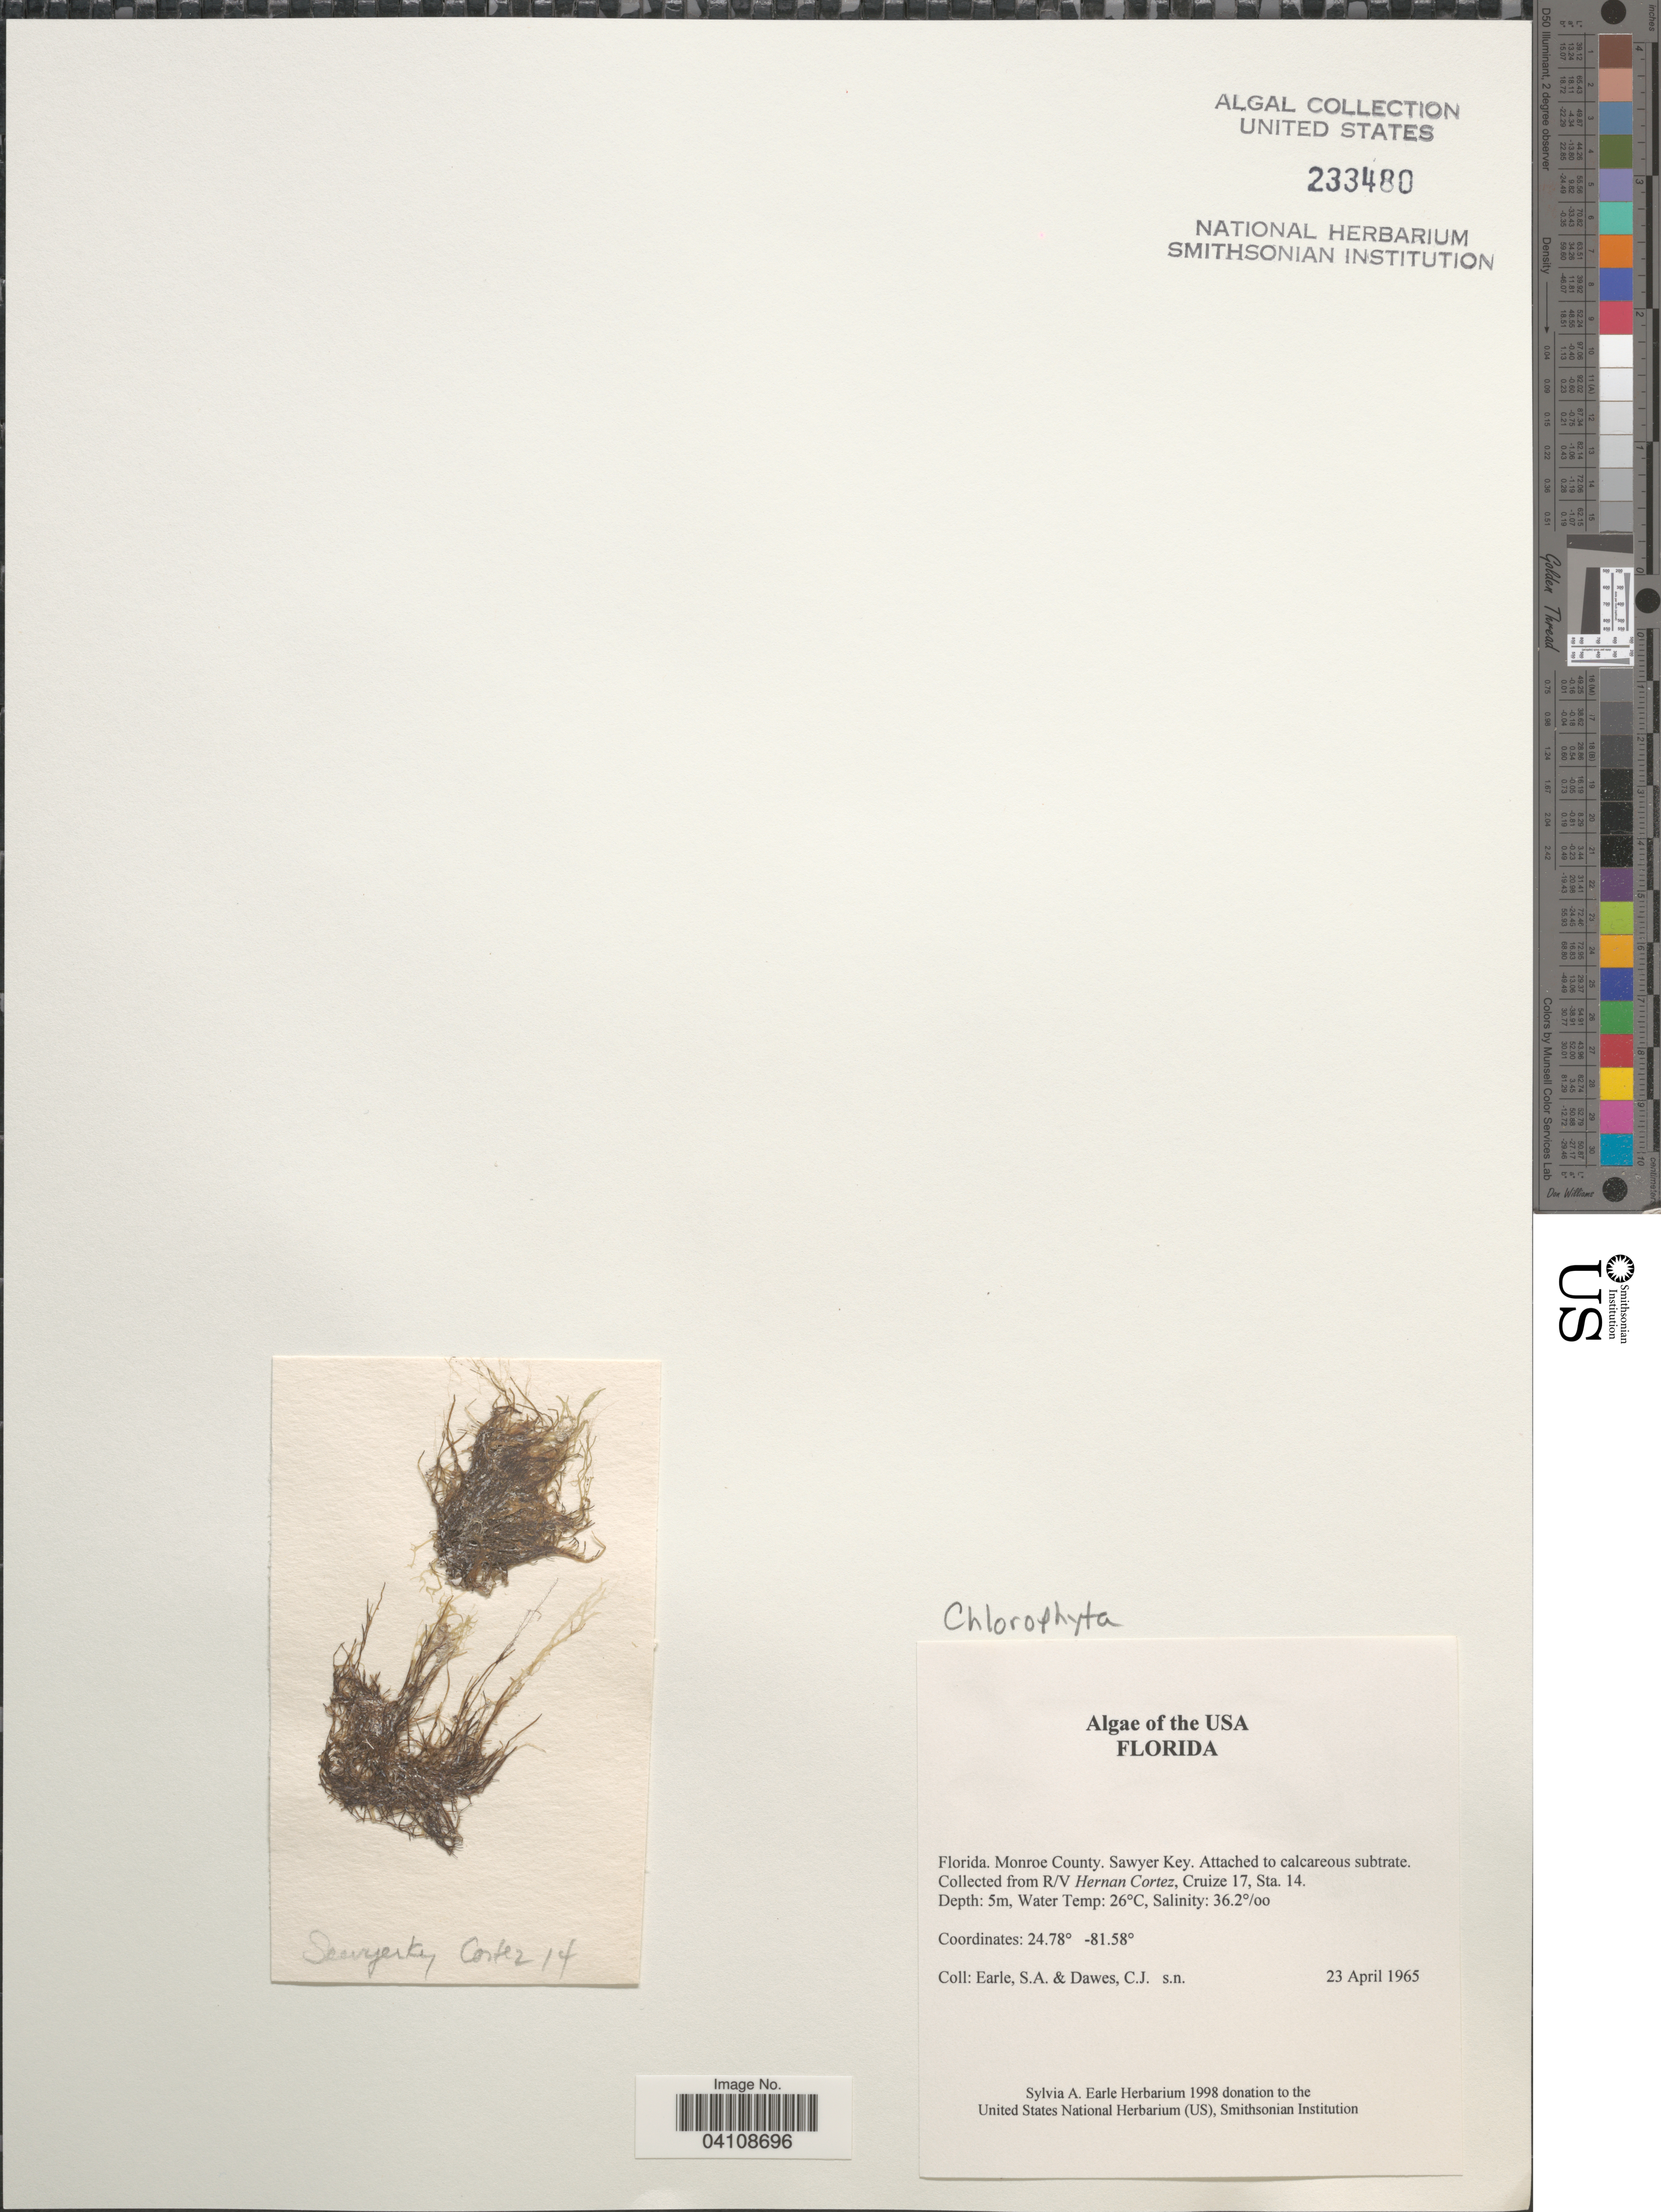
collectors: S. A. Earle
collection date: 1965-04-23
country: United States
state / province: Florida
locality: Monroe County. Sawyer Key. R/V Hernan Cortez, Cruize 17, Sta. 14.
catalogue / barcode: US 233480